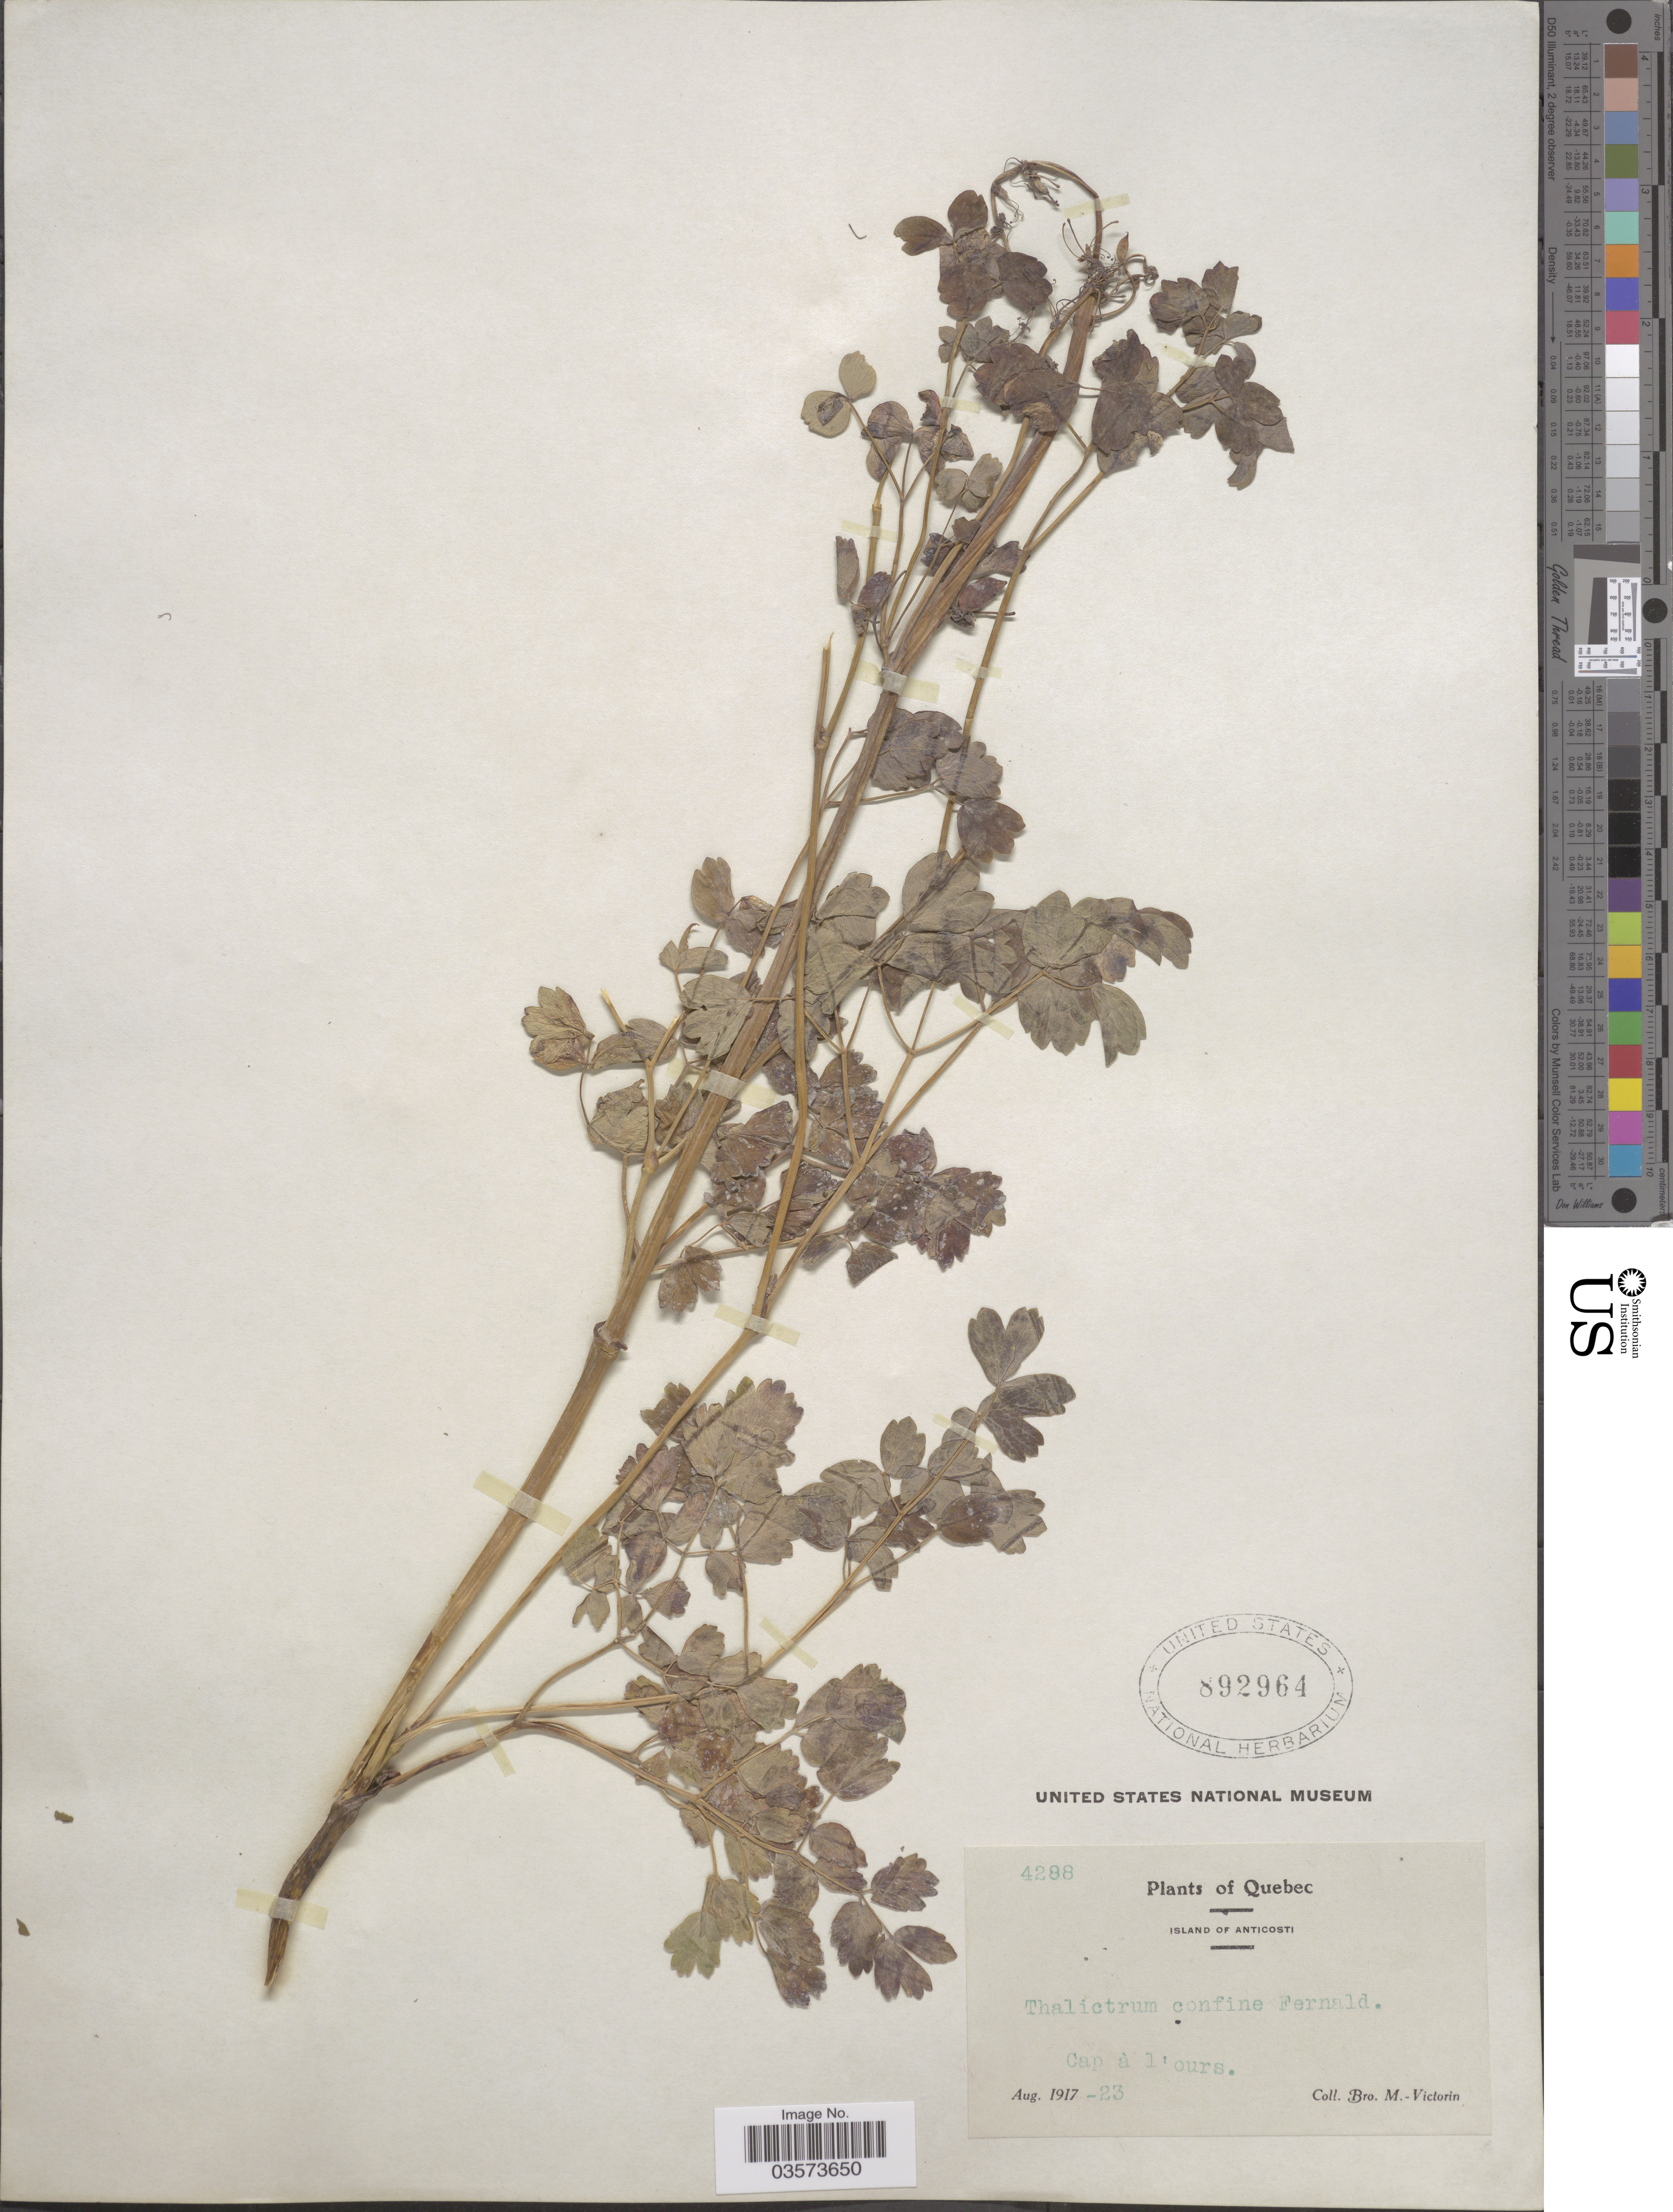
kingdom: Plantae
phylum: Tracheophyta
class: Magnoliopsida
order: Ranunculales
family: Ranunculaceae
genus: Thalictrum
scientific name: Thalictrum confine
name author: Fernald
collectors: Fr. Marie-Victorin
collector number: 4288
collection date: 1917-08-23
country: Canada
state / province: Quebec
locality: Island of Anticosti. Cap à l'ours.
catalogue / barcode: US 892964